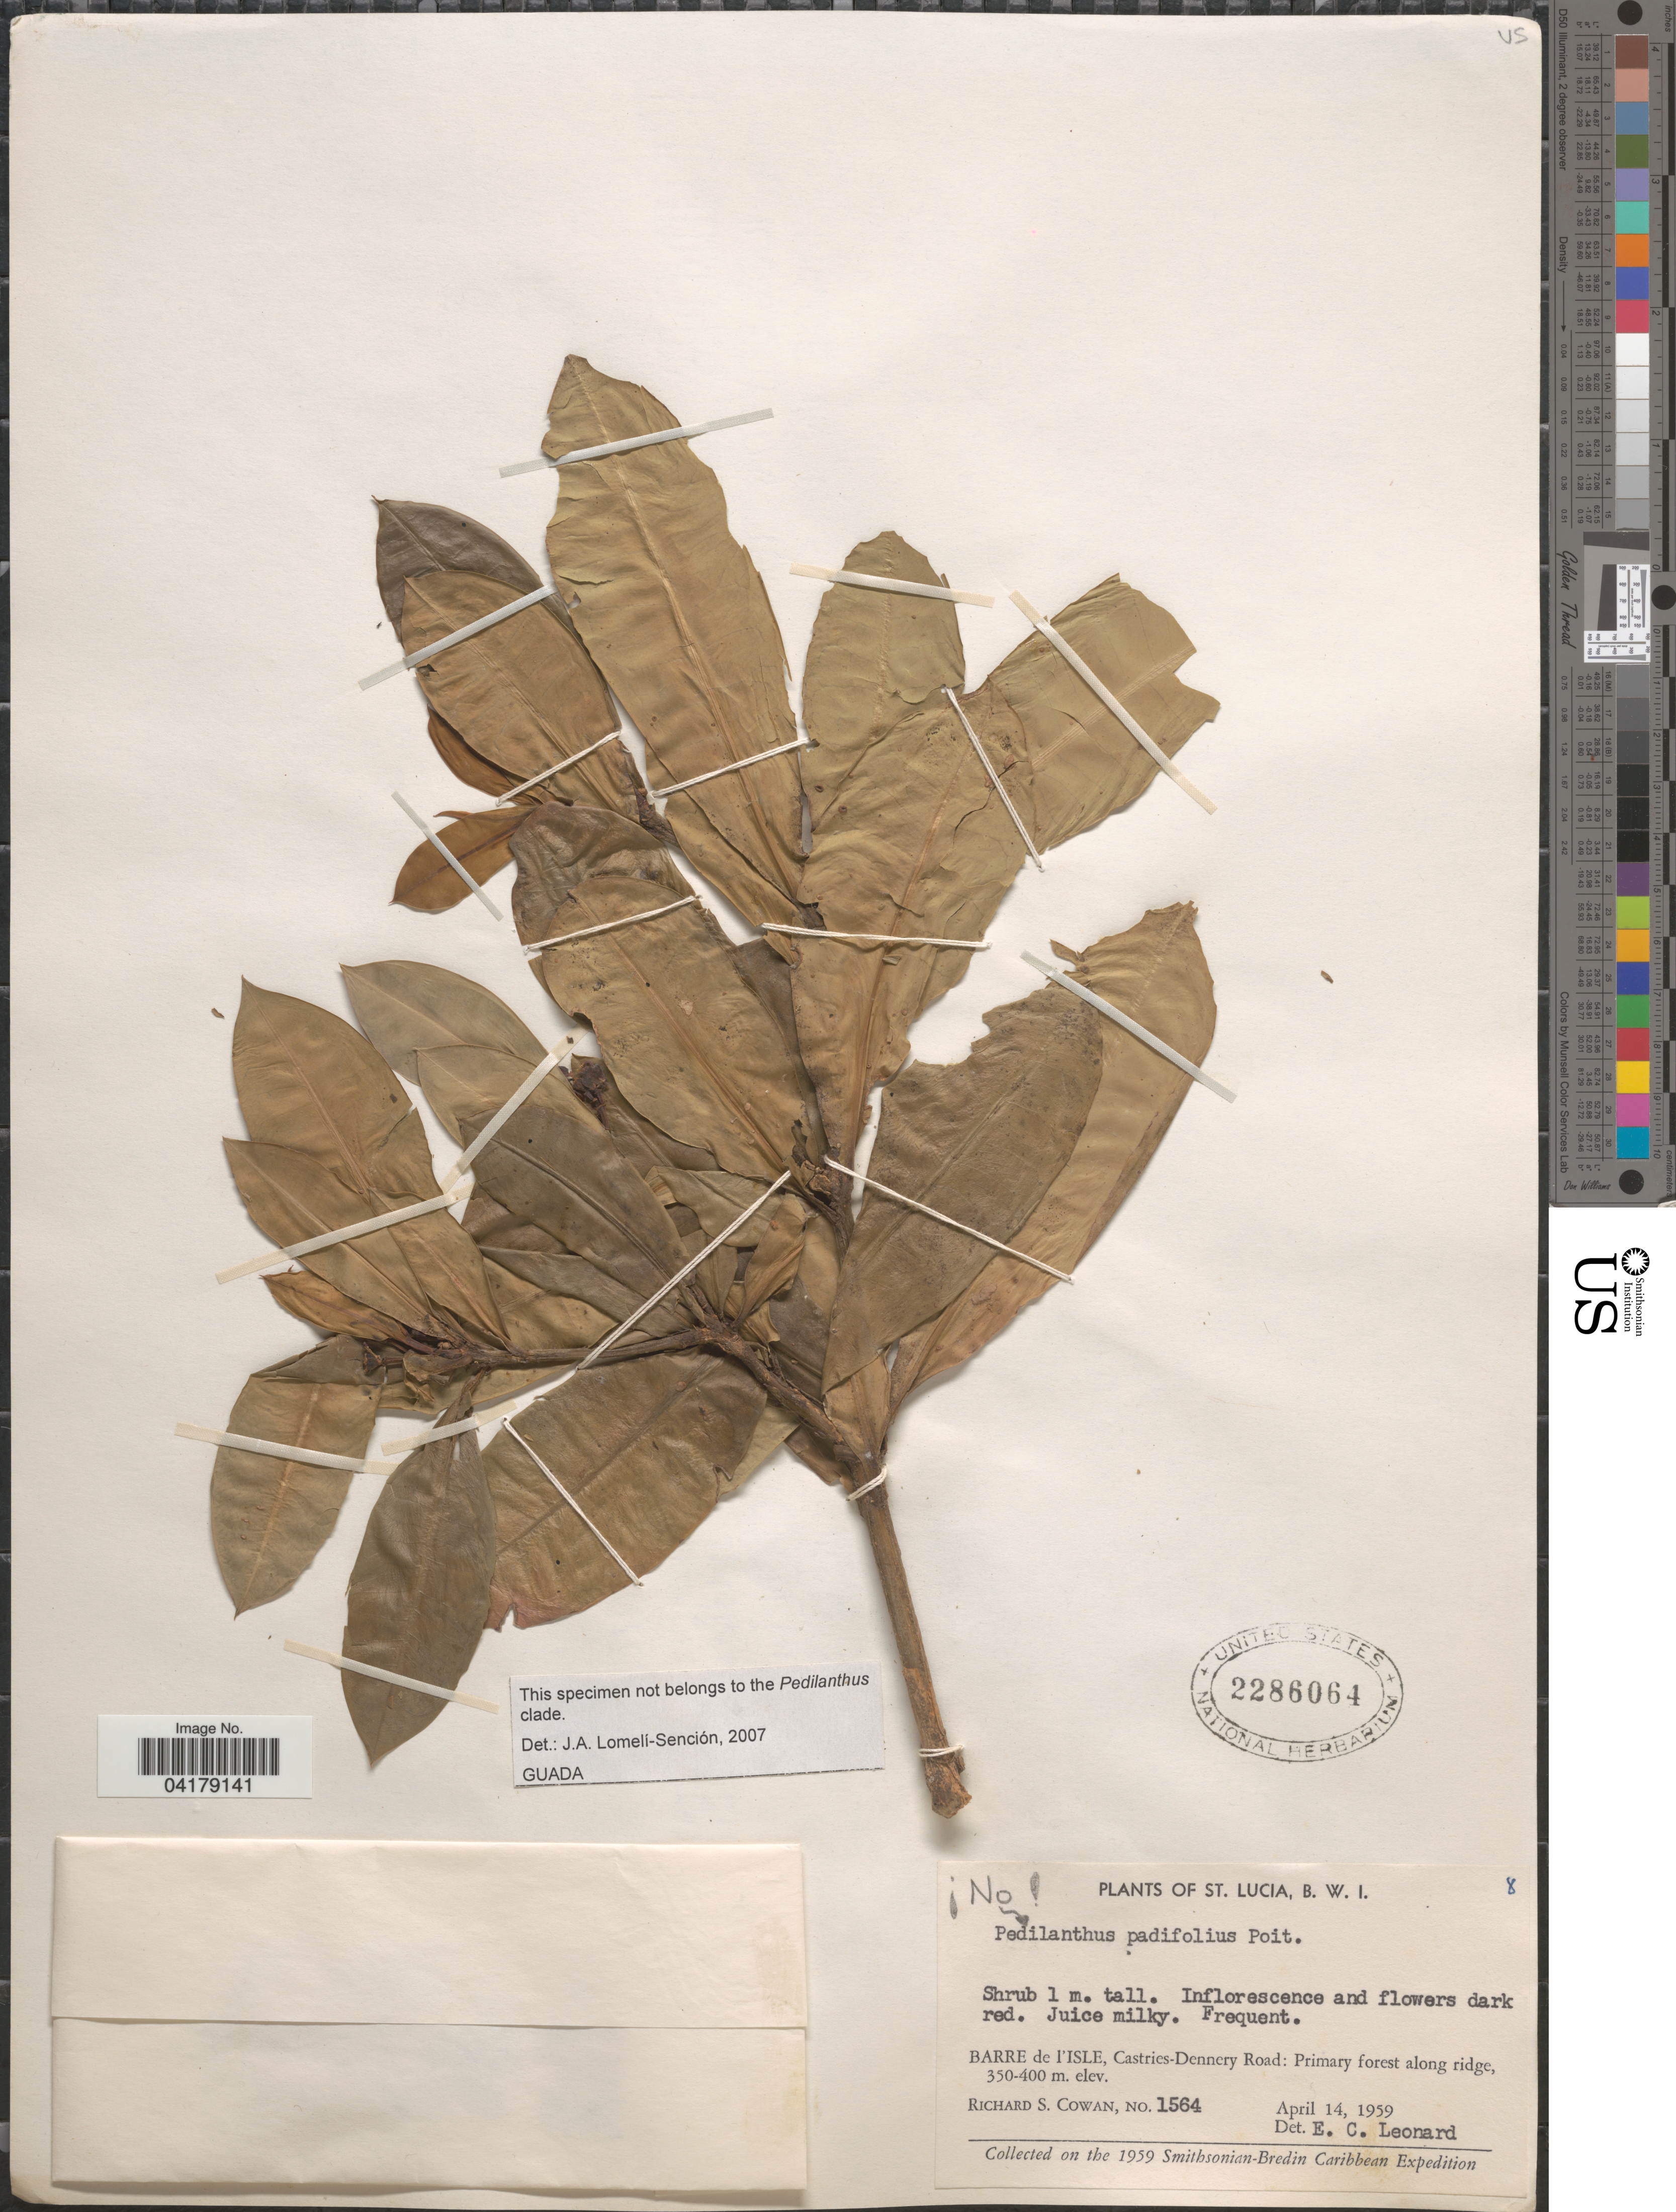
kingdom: Plantae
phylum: Tracheophyta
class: Magnoliopsida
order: Malpighiales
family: Euphorbiaceae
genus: Euphorbia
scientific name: Euphorbia dussii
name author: Krug & Urb. ex Duss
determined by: Strong, Mark T., (BOT), Smithsonian Institution - National Museum of Natural History (UNITED STATES)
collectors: R. S. Cowan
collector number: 1564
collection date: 1959-04-14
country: St. Lucia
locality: B. W. I. Barre de l'Isle, Castries-Dennery Road. 1959 Smithsonian-Bredin Caribbean Expedition.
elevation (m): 350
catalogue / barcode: US 2286064